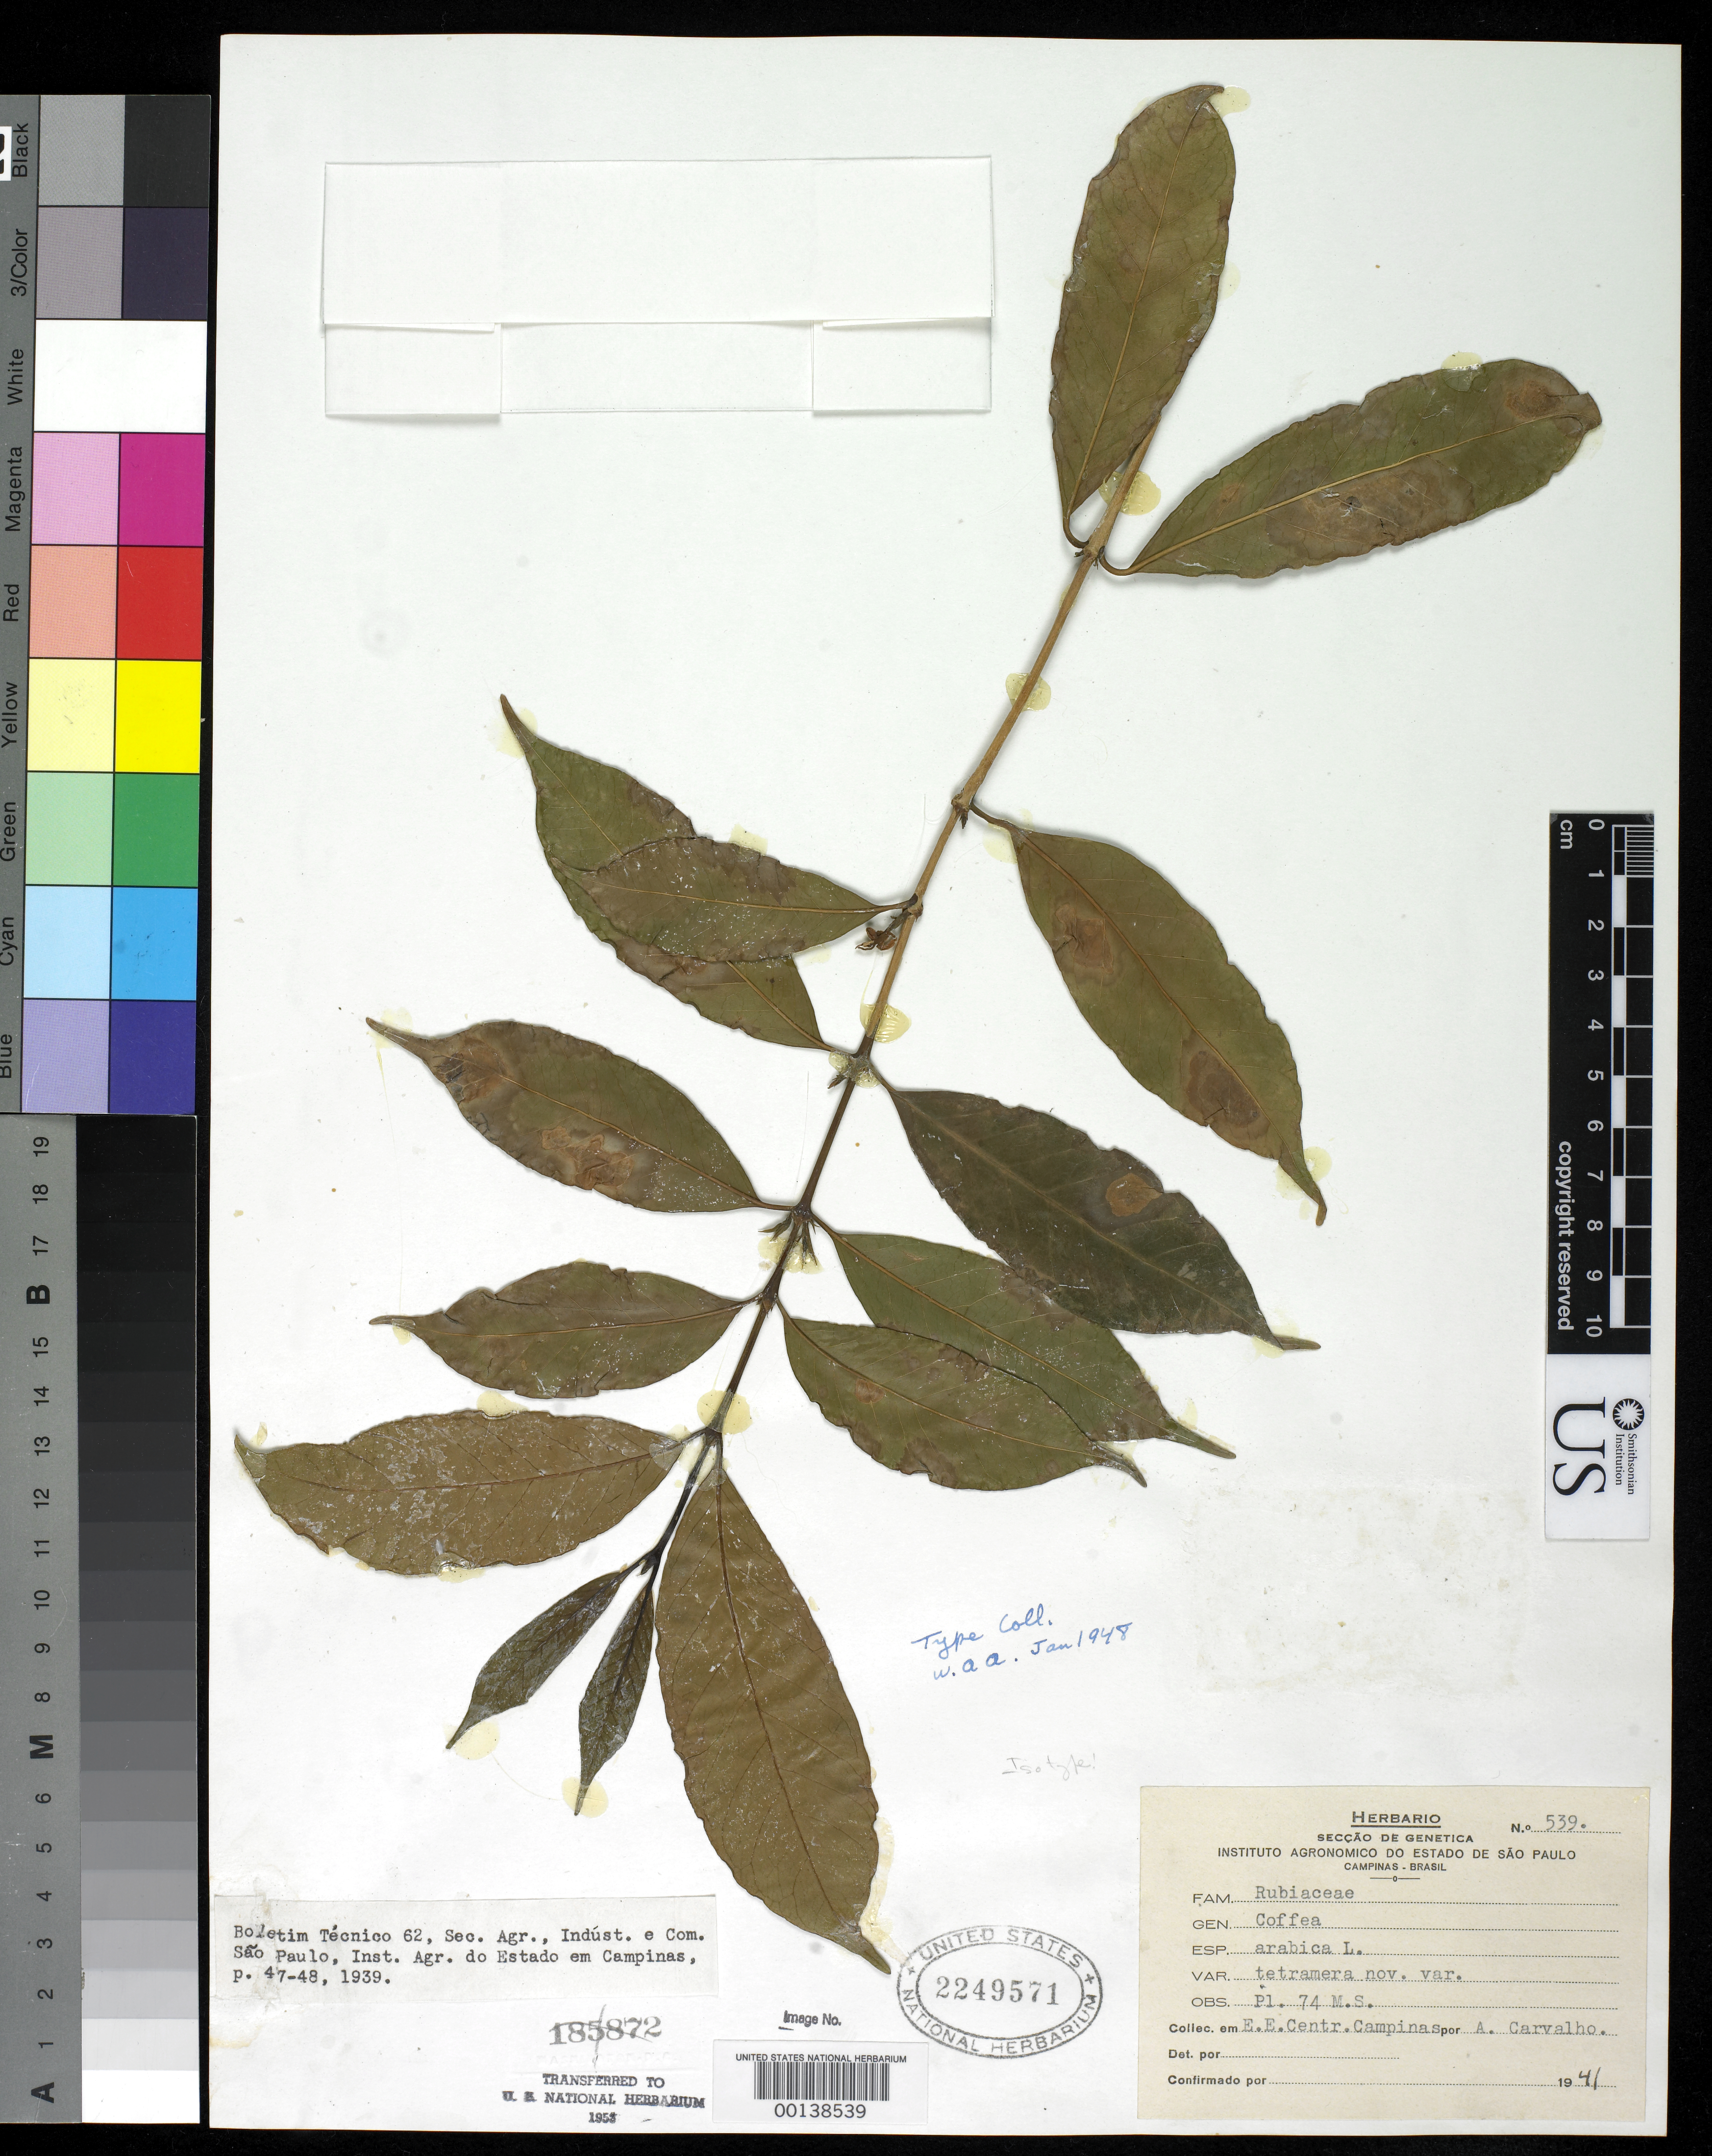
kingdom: Plantae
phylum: Tracheophyta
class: Magnoliopsida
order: Gentianales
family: Rubiaceae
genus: Coffea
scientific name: Coffea arabica var. tetramera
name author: Krug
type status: Isotype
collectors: A. Carvalho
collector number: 539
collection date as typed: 1941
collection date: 1941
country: Brazil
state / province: São Paulo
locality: Campinas.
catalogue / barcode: US 2249571